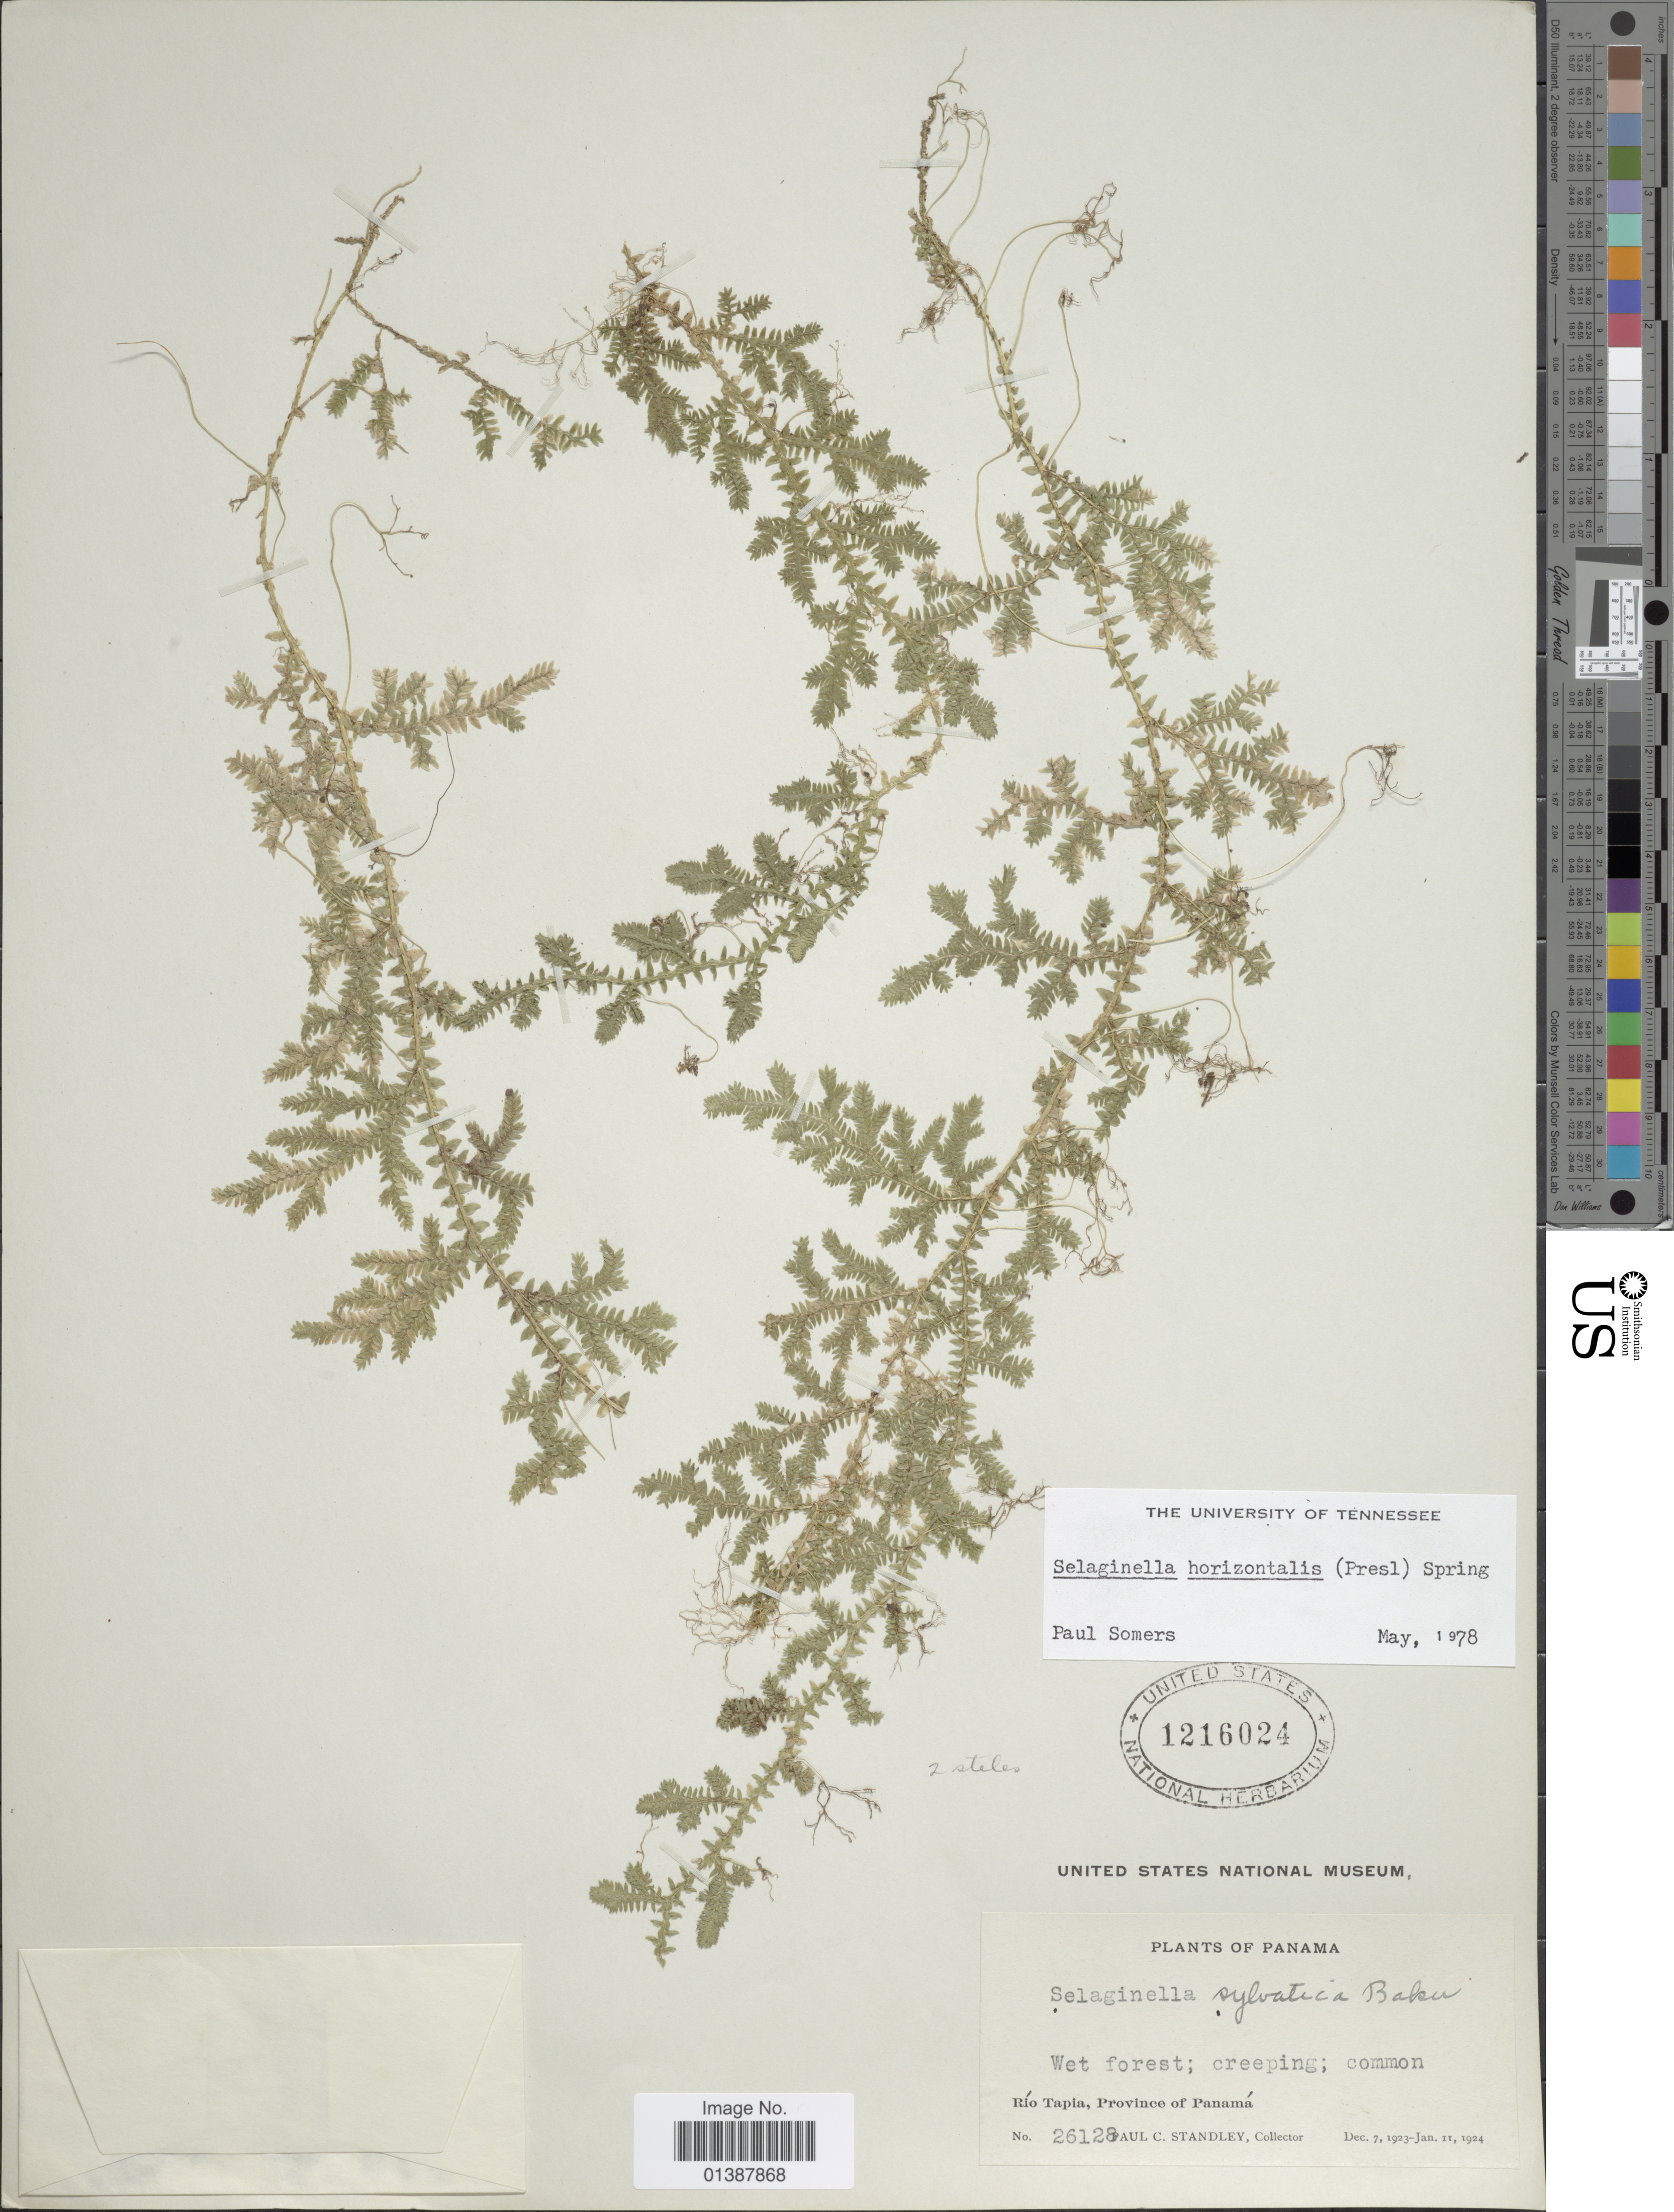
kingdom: Plantae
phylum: Tracheophyta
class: Lycopodiopsida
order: Selaginellales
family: Selaginellaceae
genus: Selaginella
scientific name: Selaginella horizontalis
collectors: P. C. Standley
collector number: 26128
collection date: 1923-12-07/1924-01-11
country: Panama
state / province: Panamá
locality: Río Tapia, Province of Panamá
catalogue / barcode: US 1216024